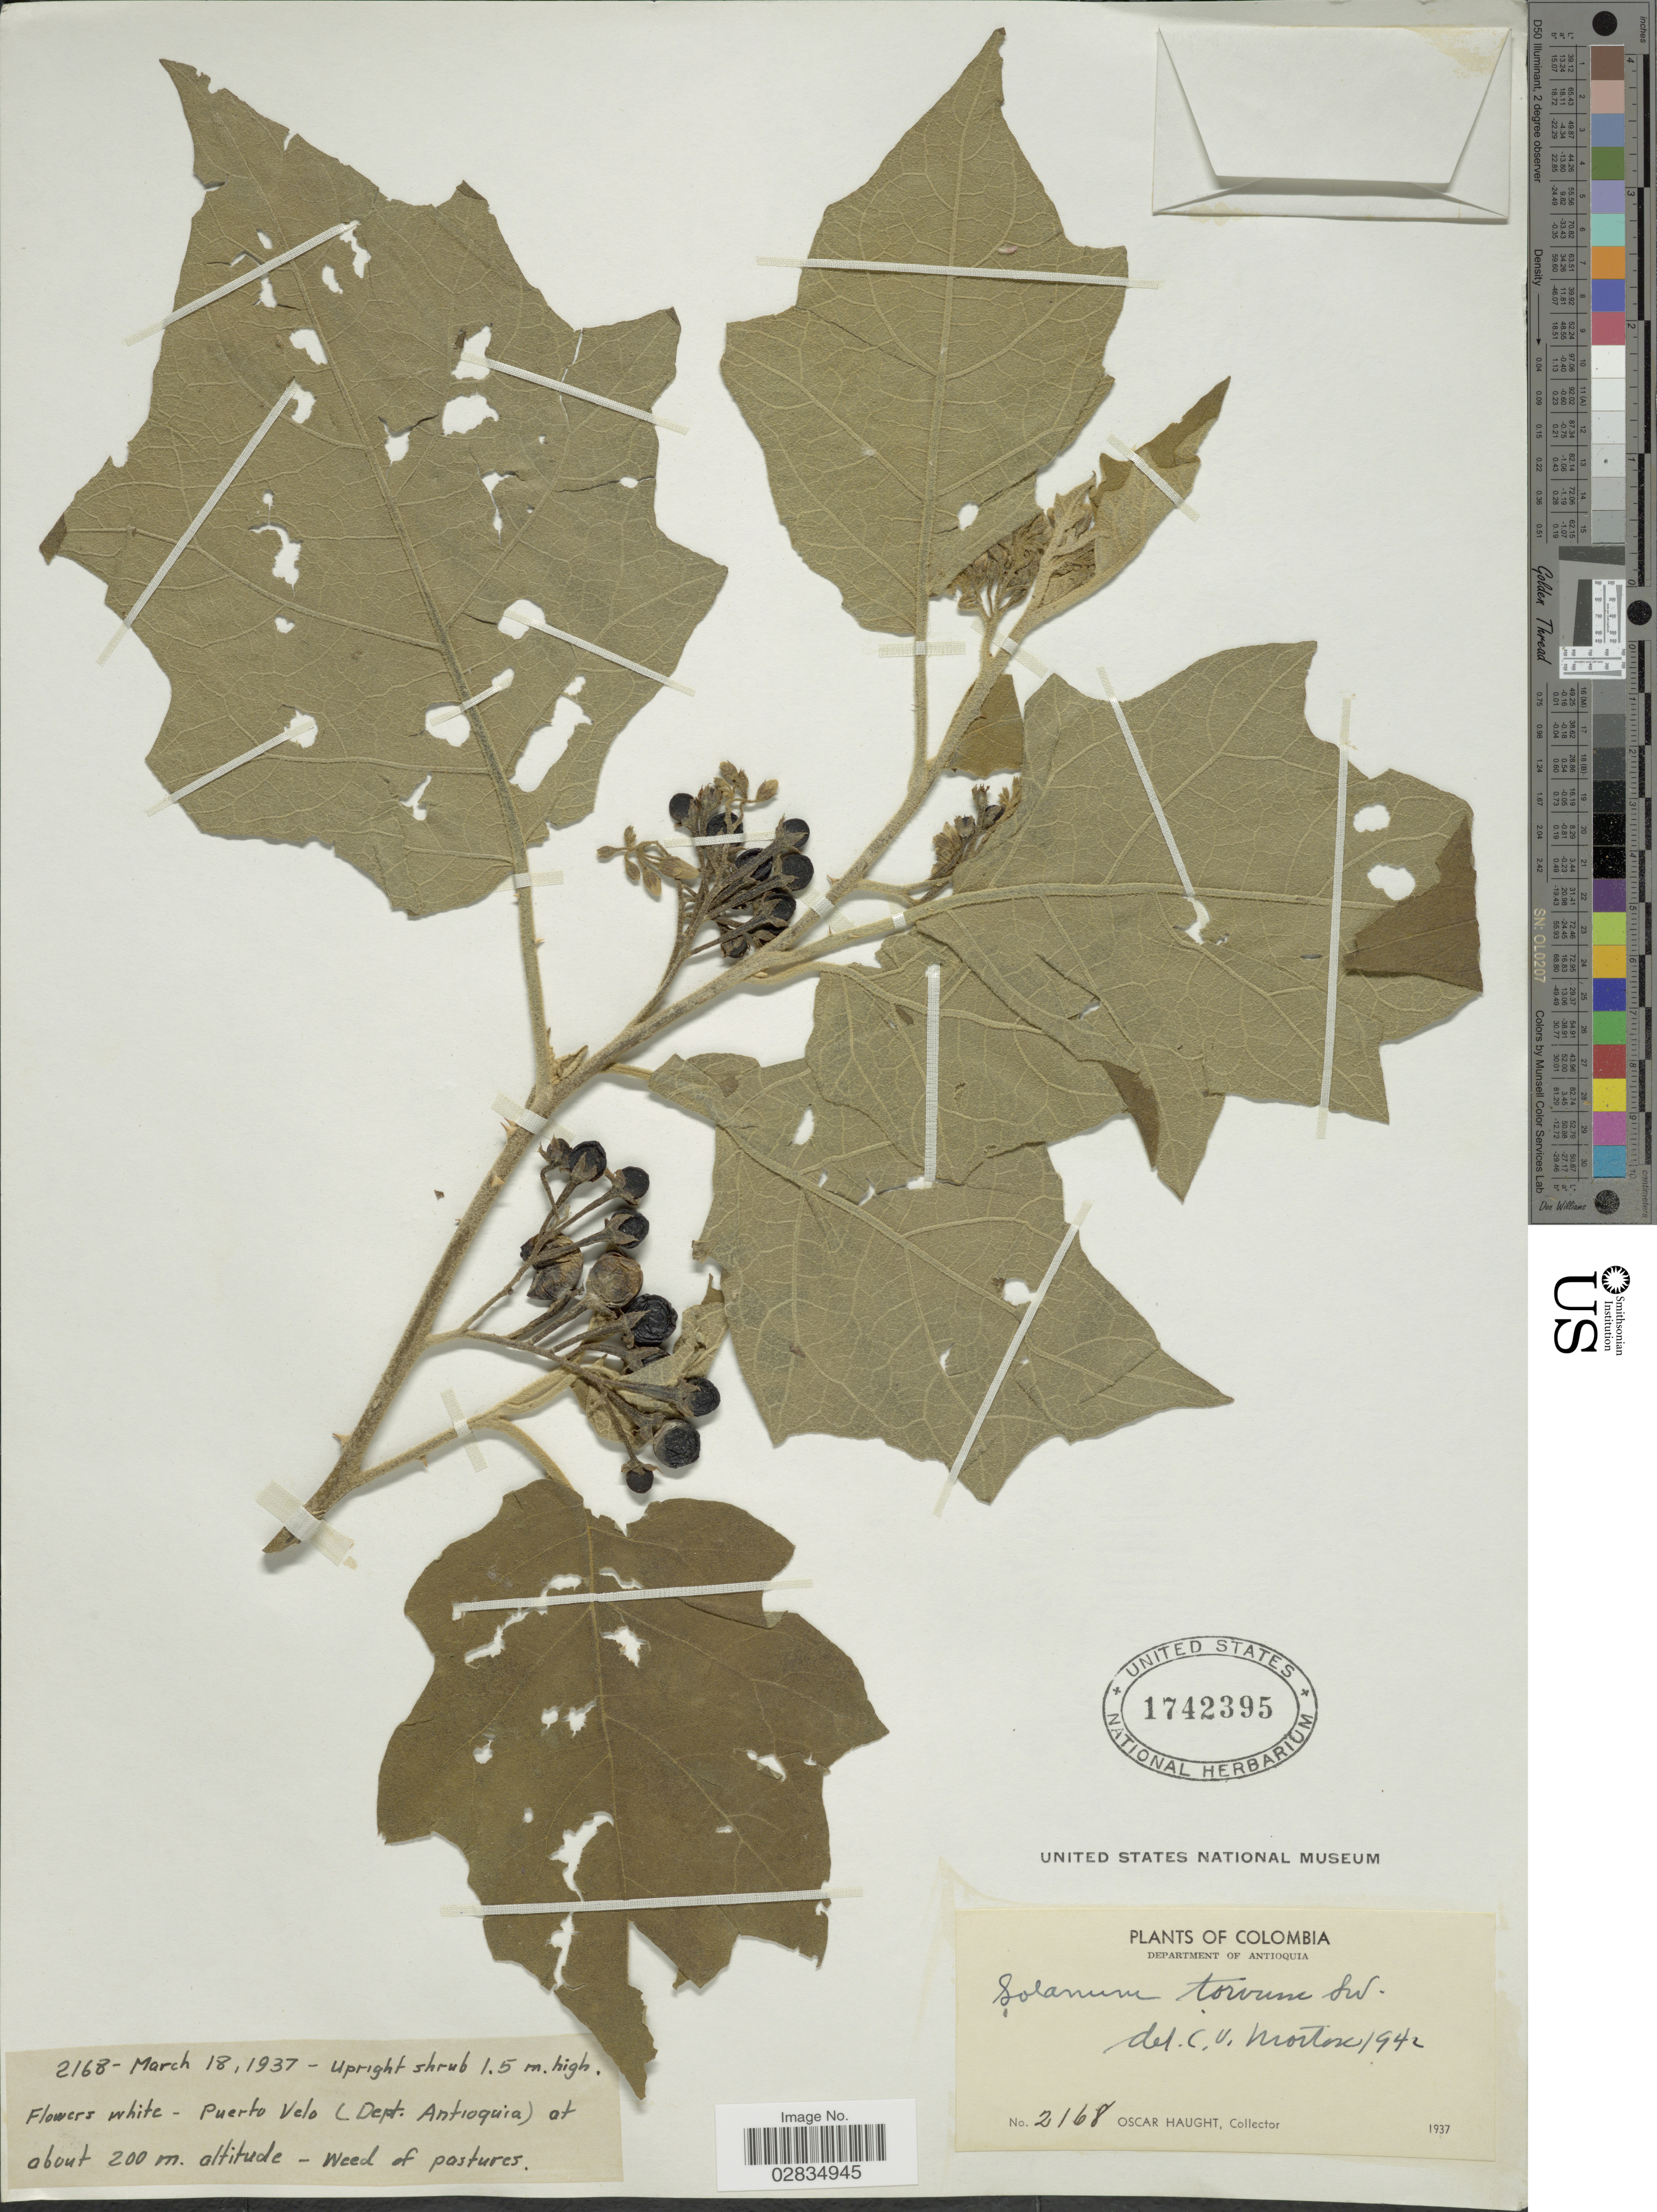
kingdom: Plantae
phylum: Tracheophyta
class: Magnoliopsida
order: Solanales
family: Solanaceae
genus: Solanum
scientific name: Solanum torvum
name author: Sw.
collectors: O. Haught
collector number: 2168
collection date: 1937-03-18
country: Colombia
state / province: Antioquia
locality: Department of Antioquia, Puerto Velo.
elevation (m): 200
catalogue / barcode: US 1742395